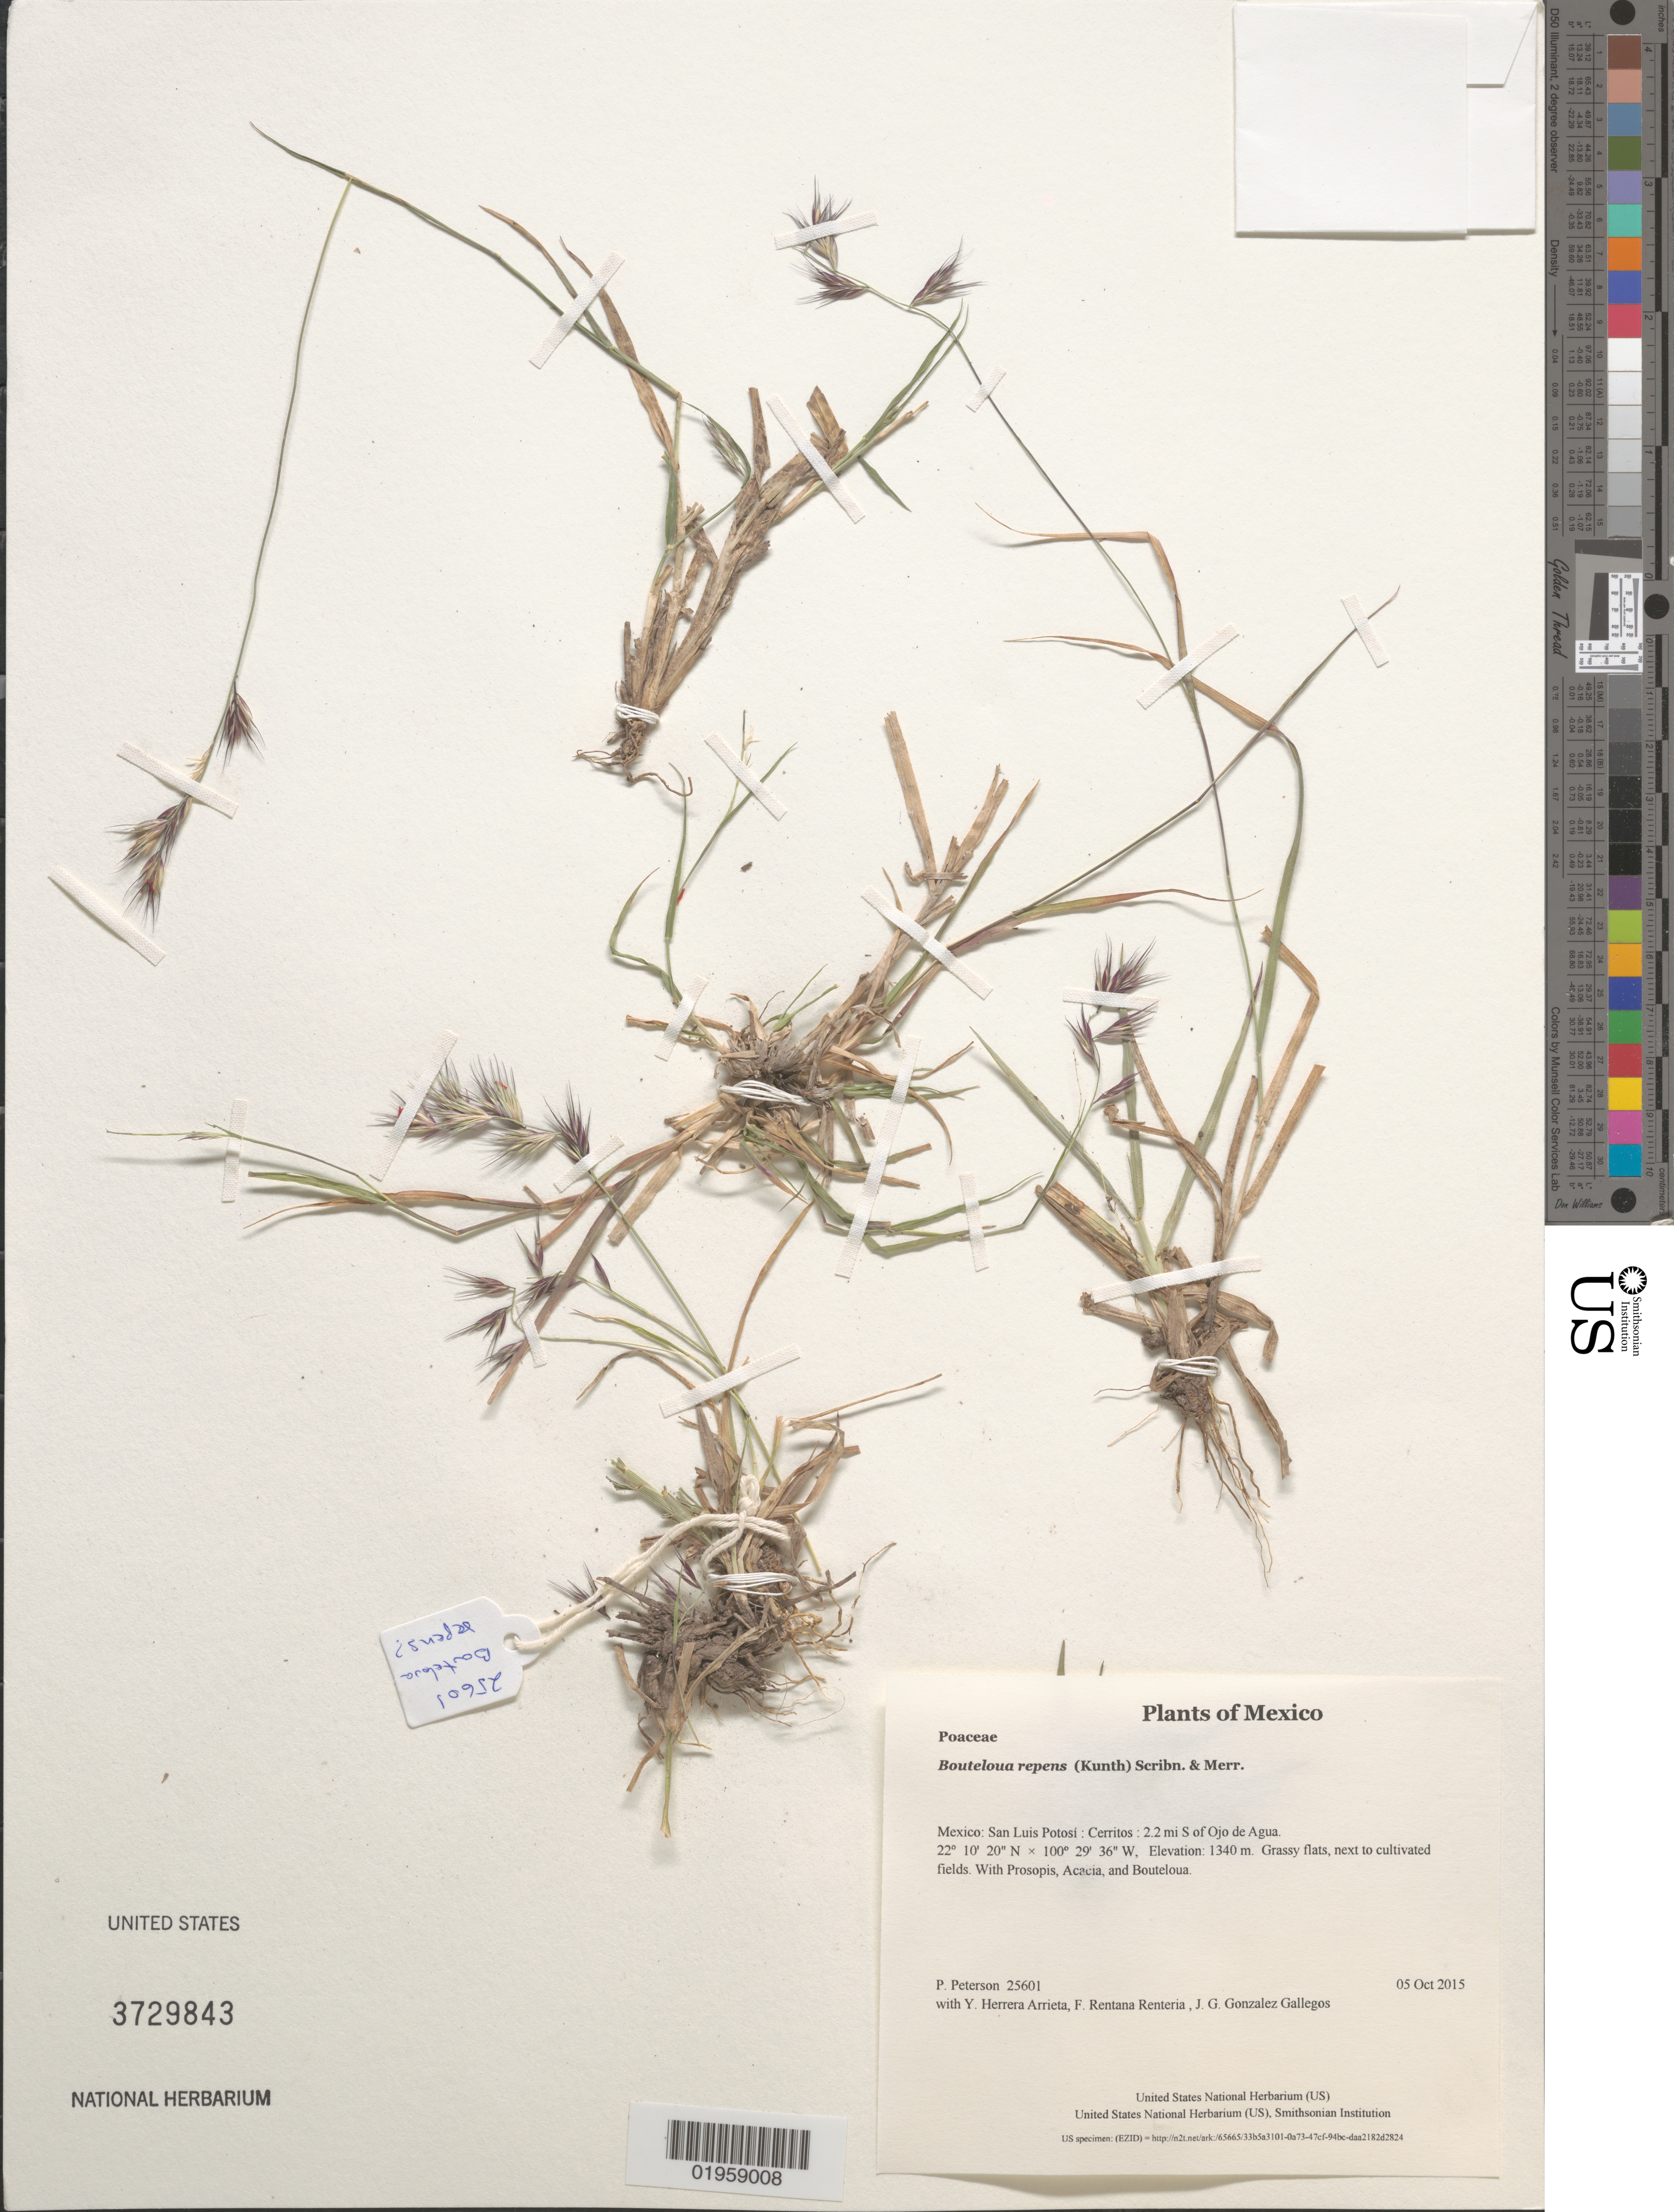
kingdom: Plantae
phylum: Tracheophyta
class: Liliopsida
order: Poales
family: Poaceae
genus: Bouteloua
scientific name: Bouteloua repens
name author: (Kunth) Scribn. & Merr.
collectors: P. M. Peterson, Y. Herrera Arrieta, F. Rentana Renteria & J. G. Gonzalez Gallegos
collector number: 25601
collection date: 2015-10-05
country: Mexico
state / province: San Luis Potosí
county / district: Cerritos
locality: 2.2 mi S of Ojo de Agua.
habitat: Grassy flats, next to cultivated fields.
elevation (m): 1340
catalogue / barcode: US 3729843